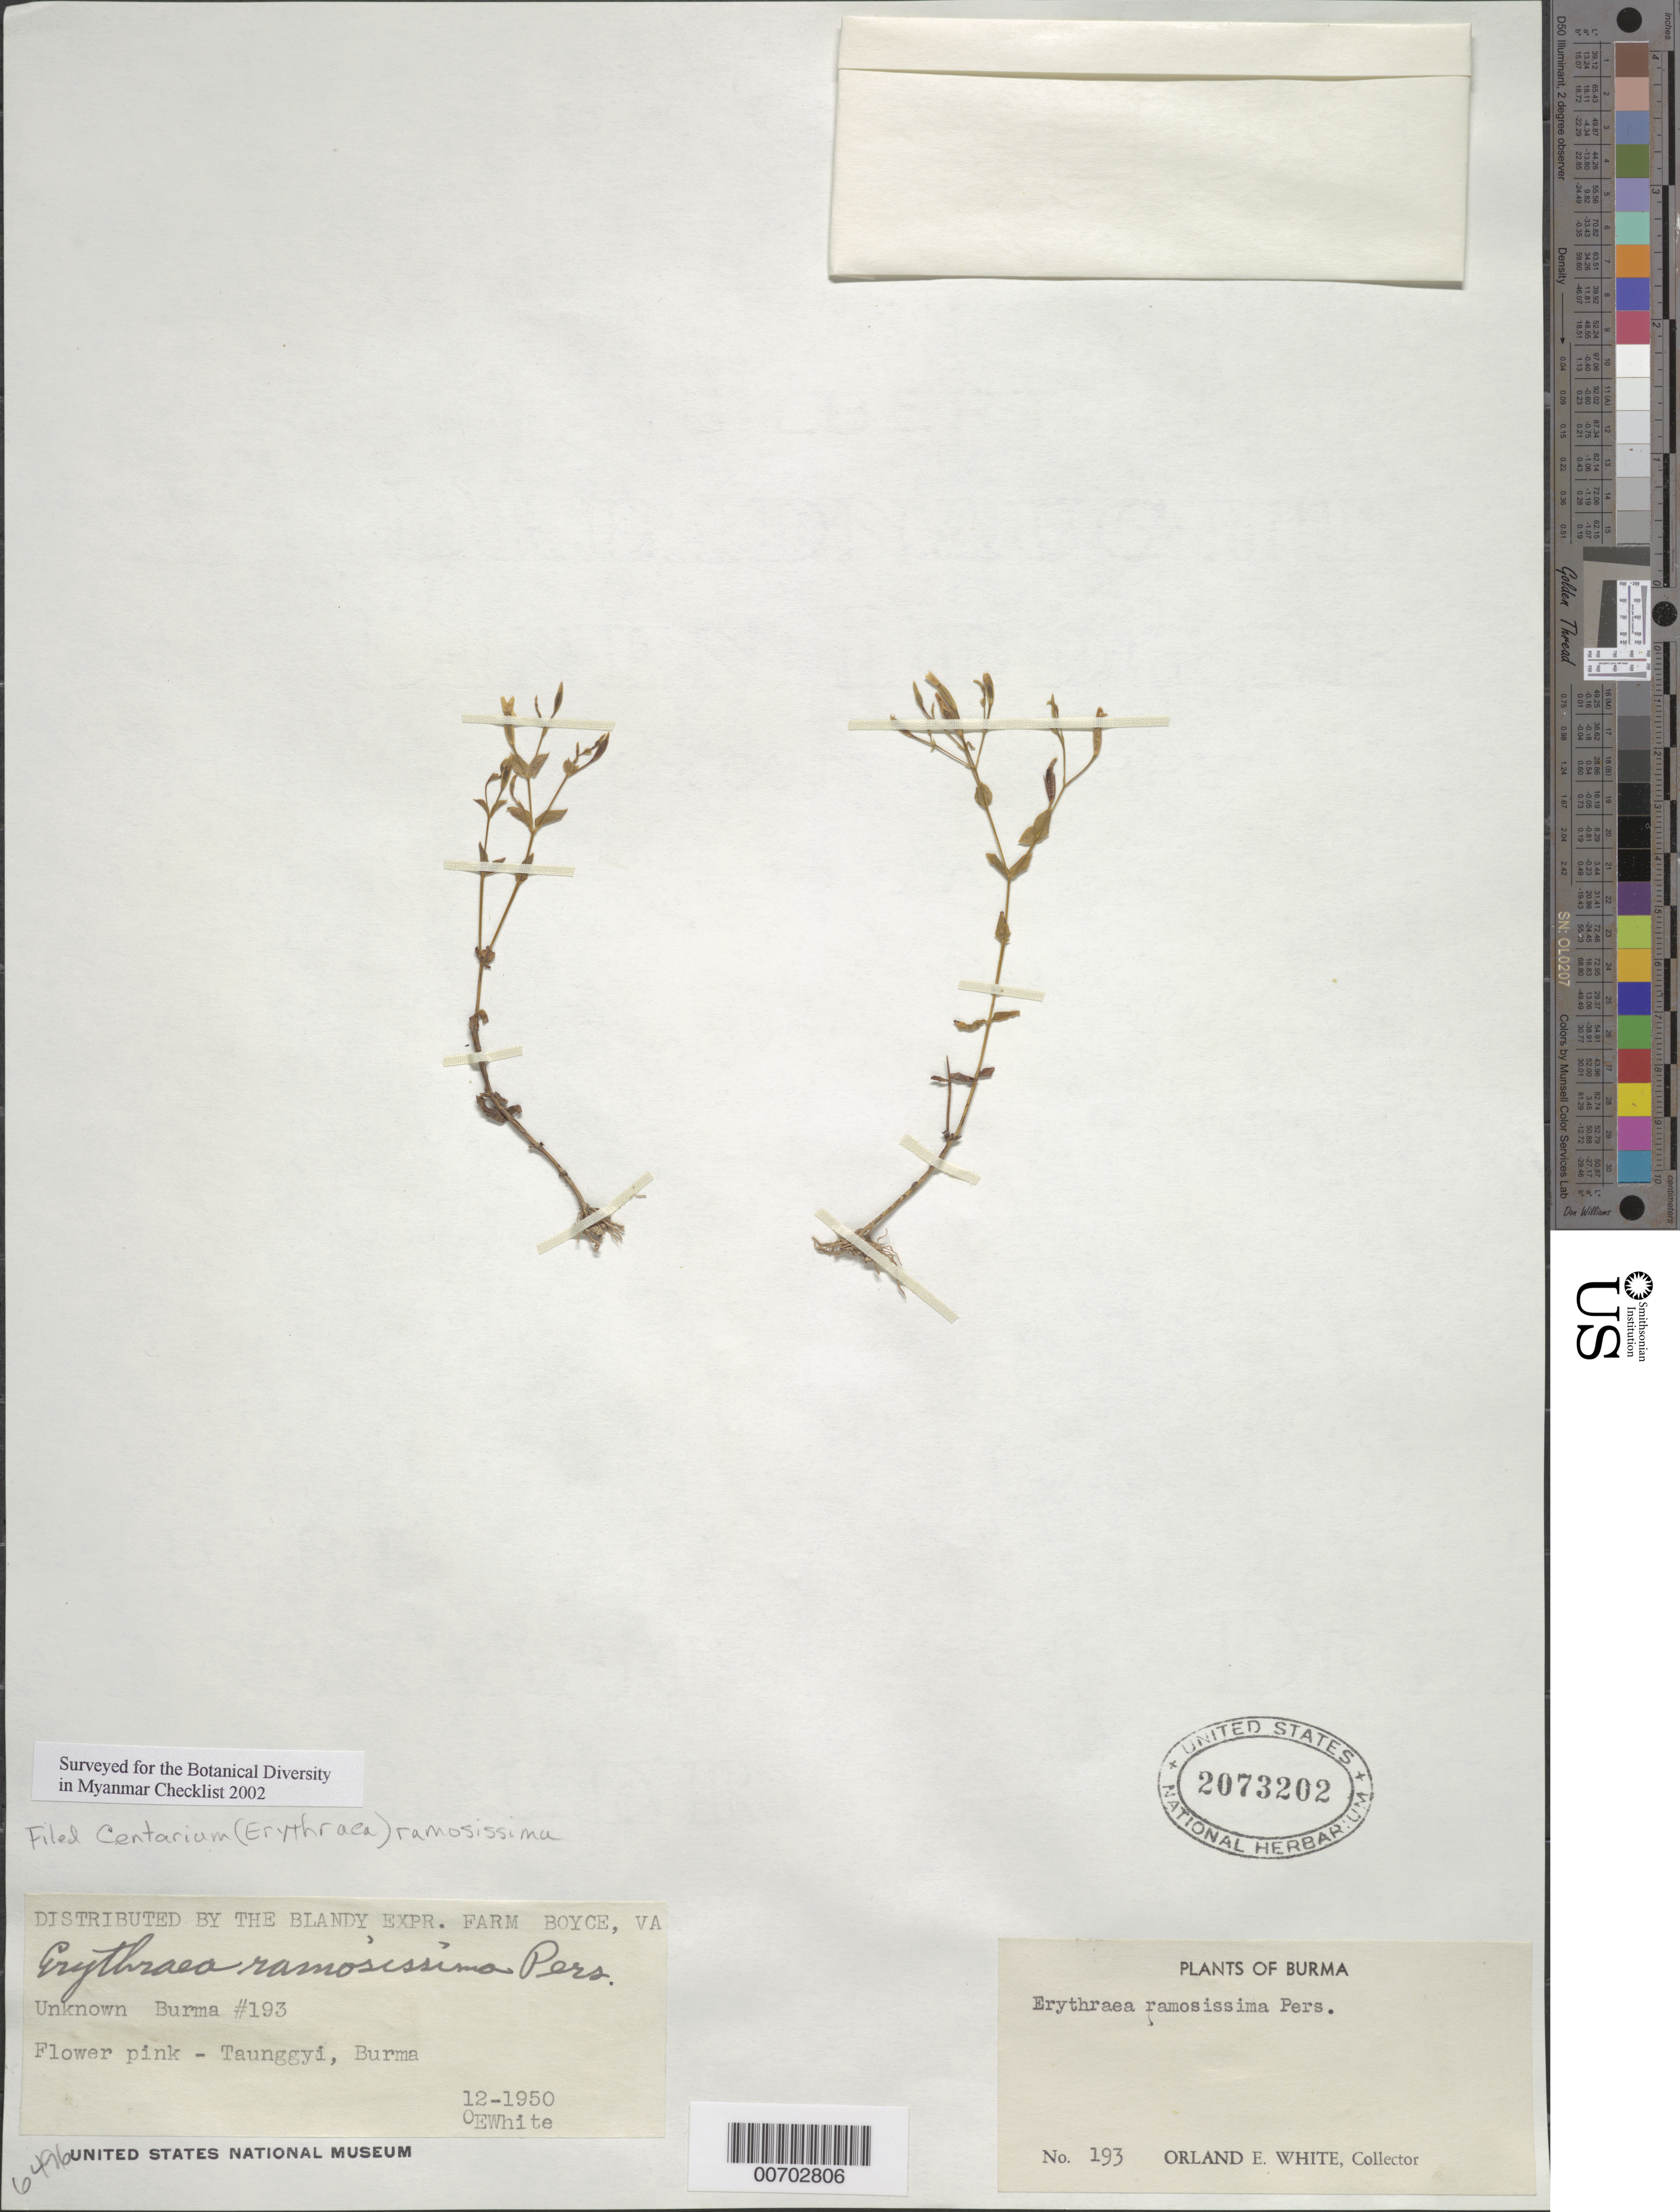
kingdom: Plantae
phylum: Tracheophyta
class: Magnoliopsida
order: Gentianales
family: Gentianaceae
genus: Erythraea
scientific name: Erythraea ramosissima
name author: Pers.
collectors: O. E. White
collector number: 193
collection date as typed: Dec 1950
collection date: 1950-12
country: Myanmar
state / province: Shan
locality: Taunggyi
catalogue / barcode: US 2073202